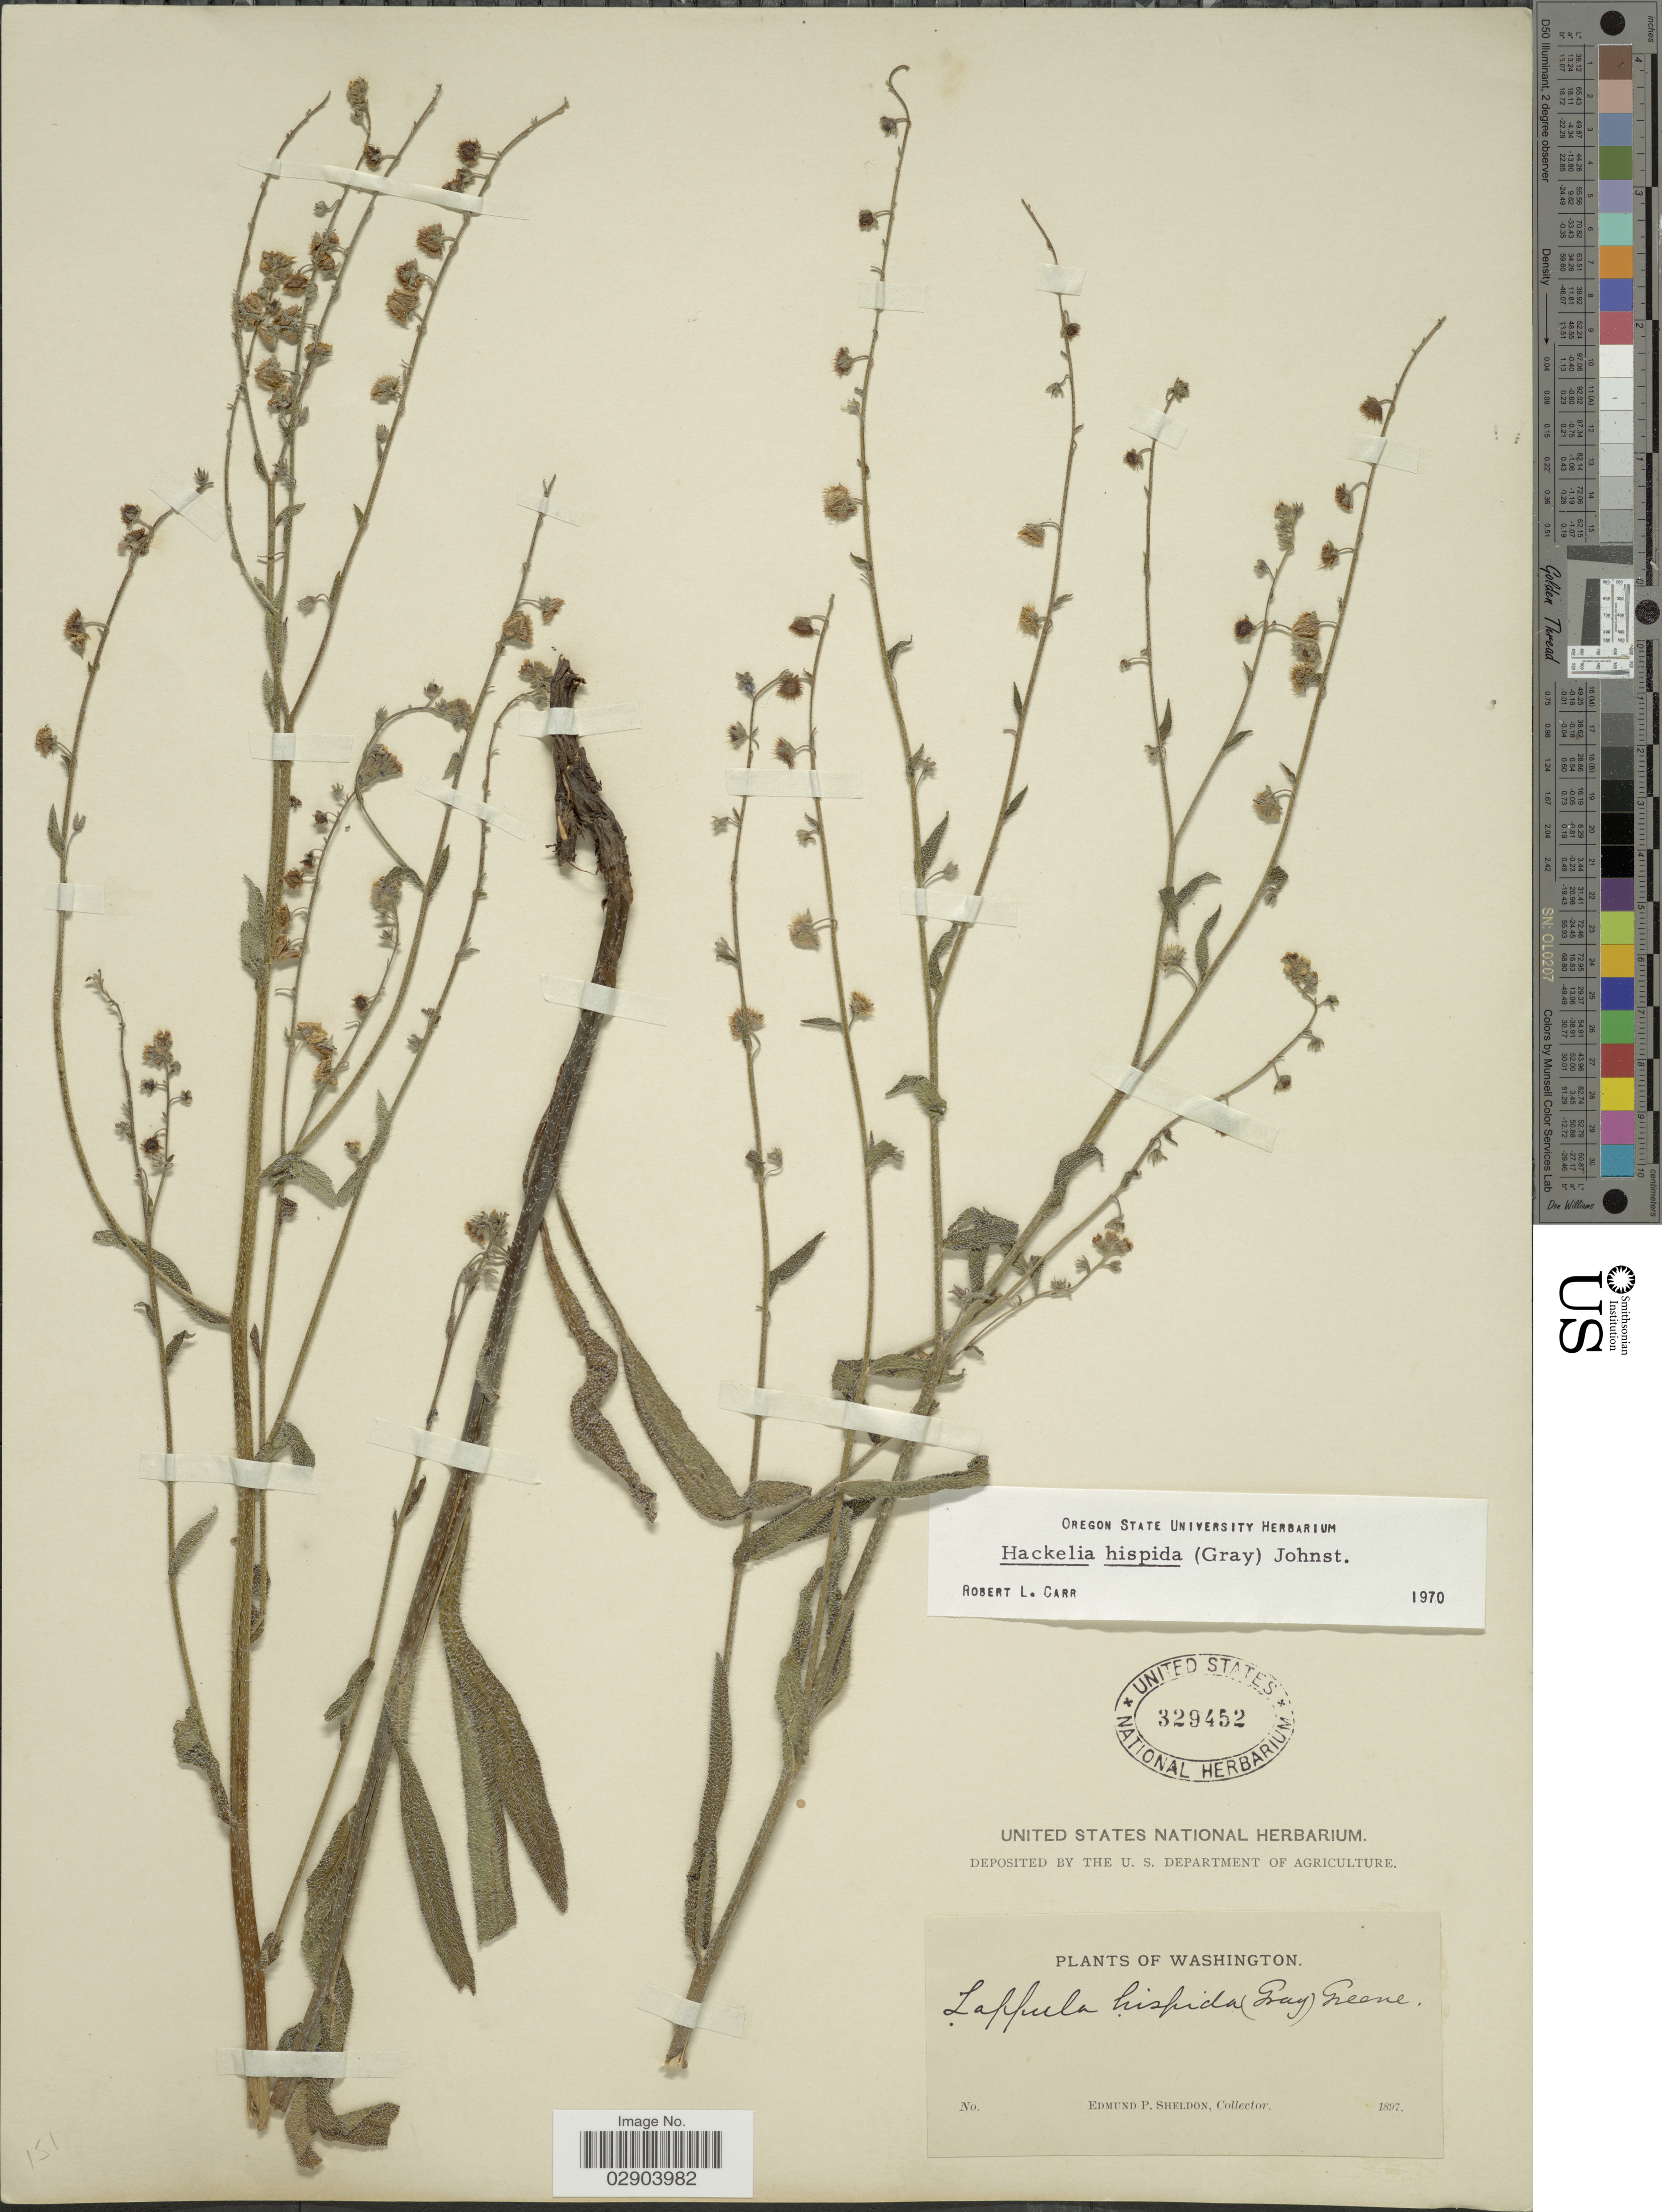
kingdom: Plantae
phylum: Tracheophyta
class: Magnoliopsida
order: Boraginales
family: Boraginaceae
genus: Hackelia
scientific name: Hackelia hispida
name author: (A. Gray) I.M. Johnst.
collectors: E. P. Sheldon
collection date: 1897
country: United States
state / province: Washington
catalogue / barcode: US 329452